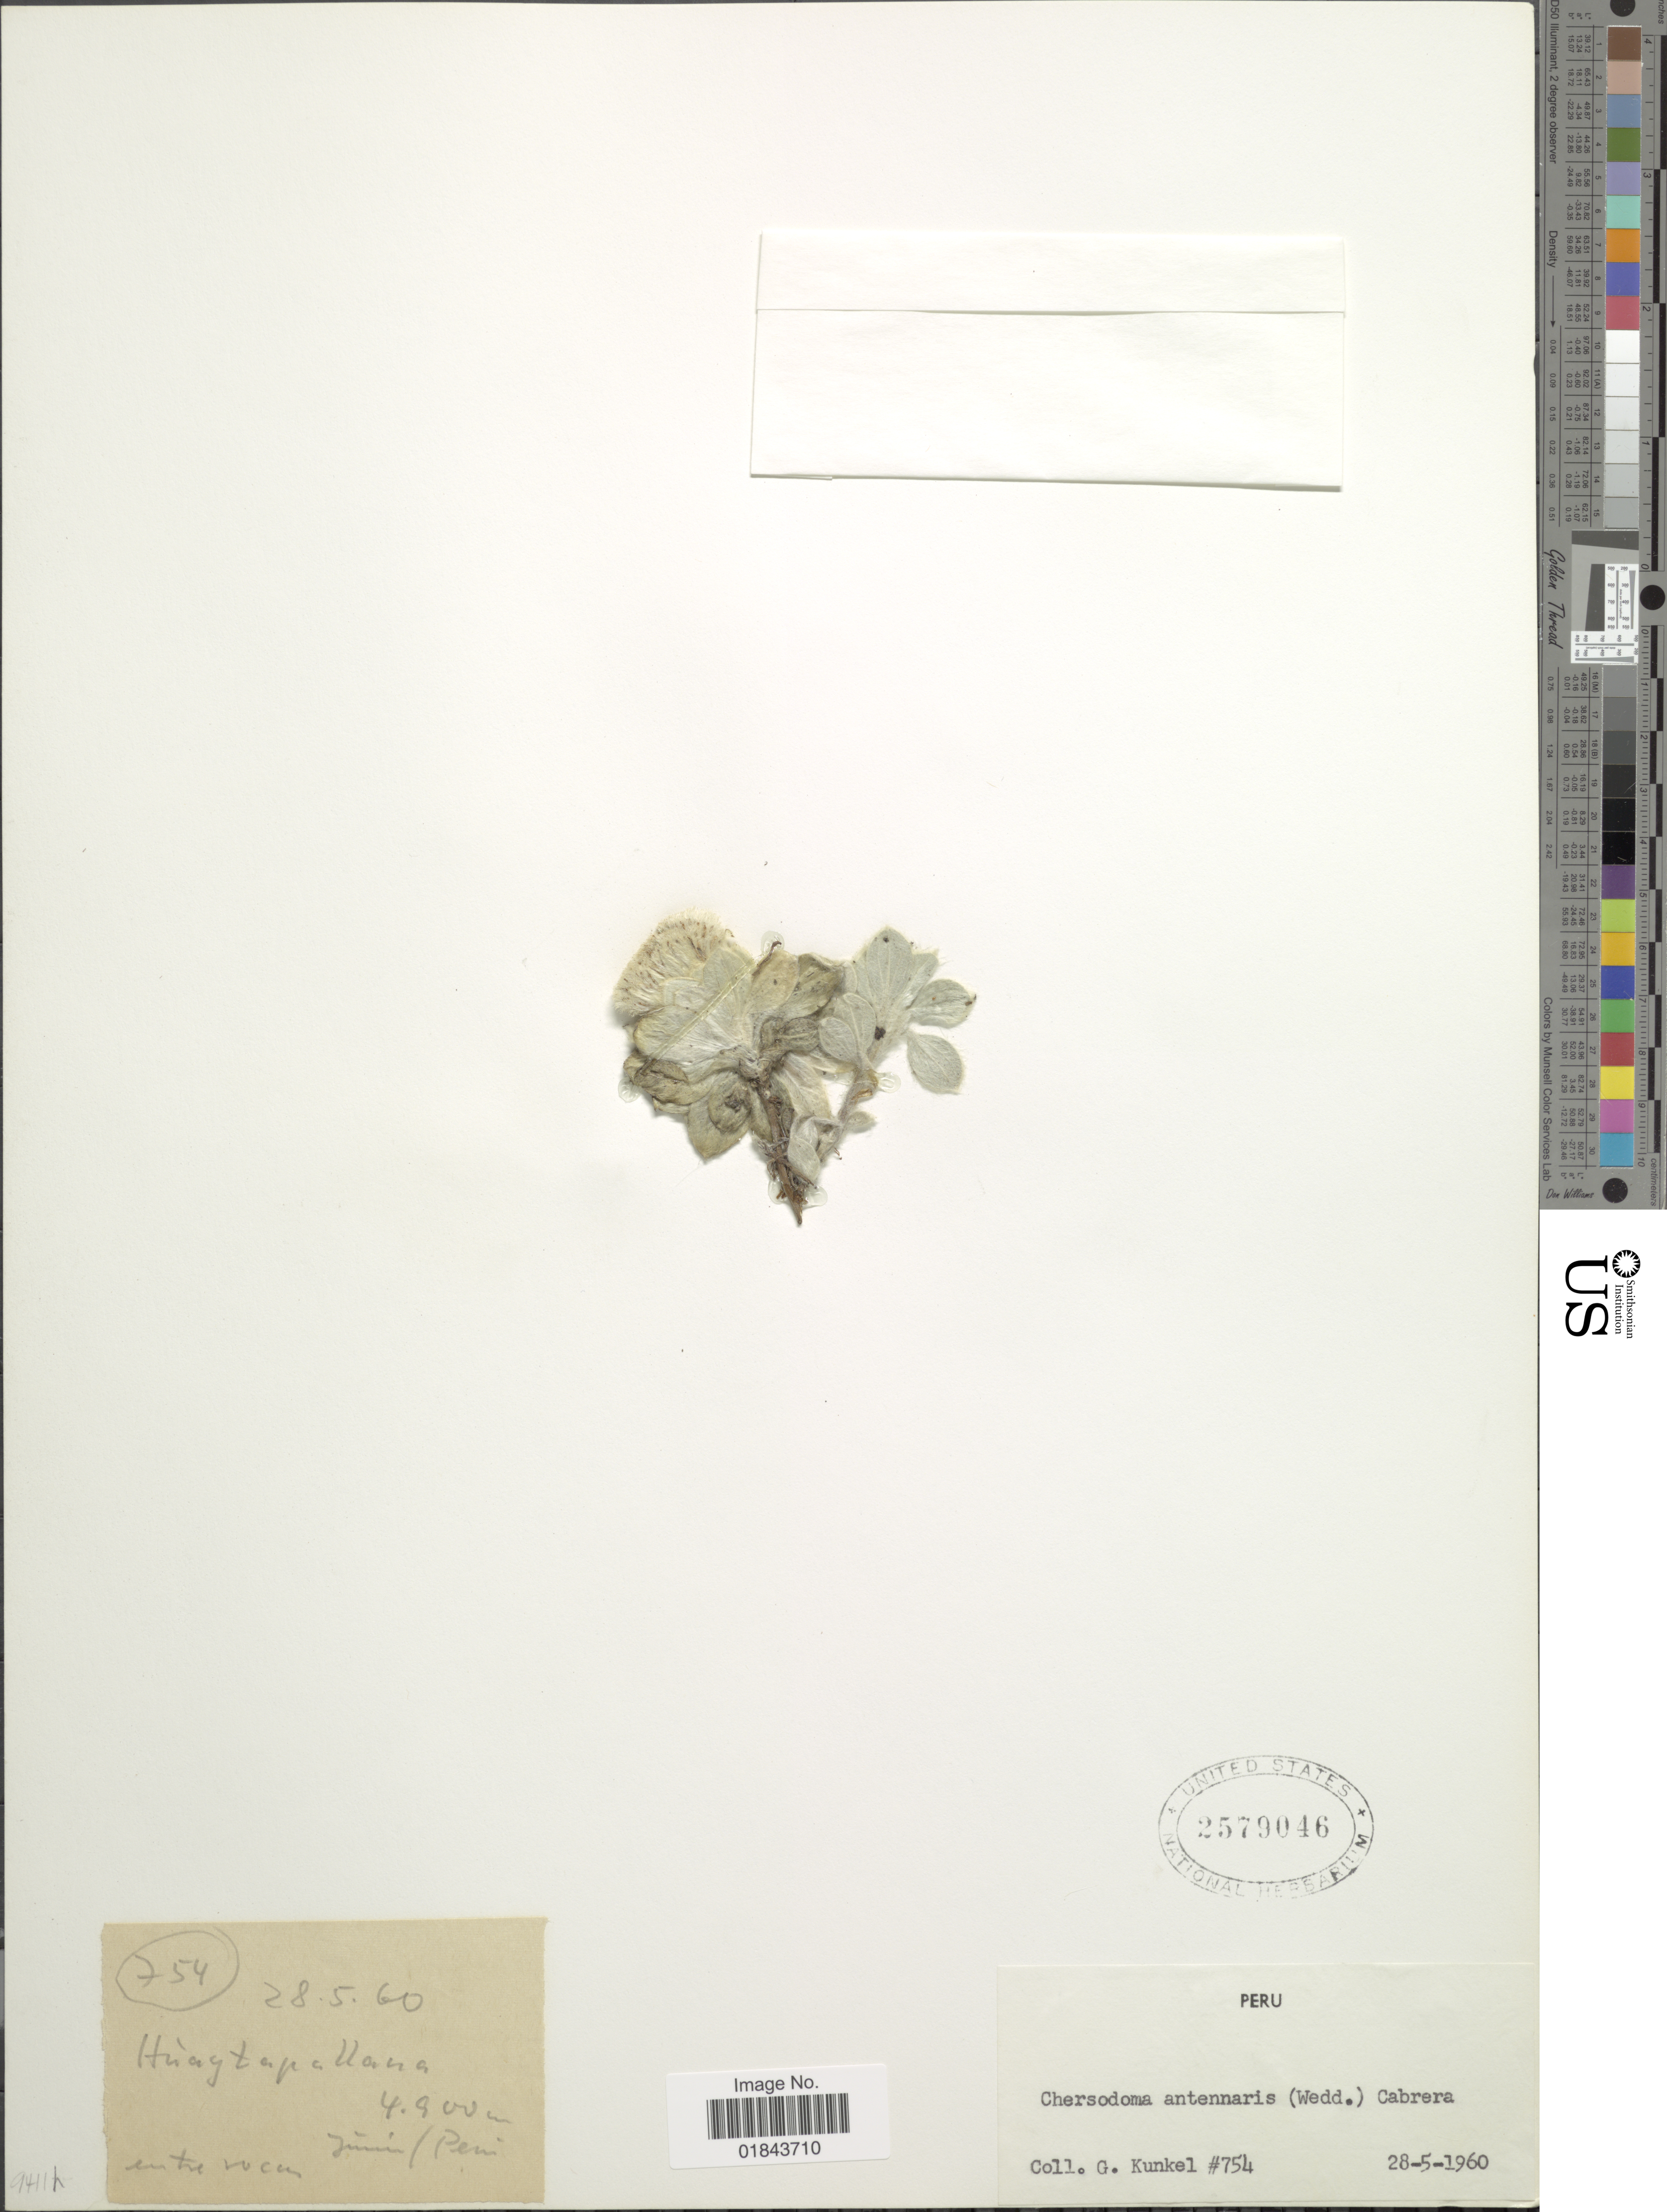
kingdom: Plantae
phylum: Tracheophyta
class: Magnoliopsida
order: Asterales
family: Asteraceae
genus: Chersodoma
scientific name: Chersodoma antennaria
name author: (Wedd.) Cabrera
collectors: G. Kunkel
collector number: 754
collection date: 1960-05-28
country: Peru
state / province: Junín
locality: Huaytapallana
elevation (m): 4800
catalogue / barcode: US 2579046